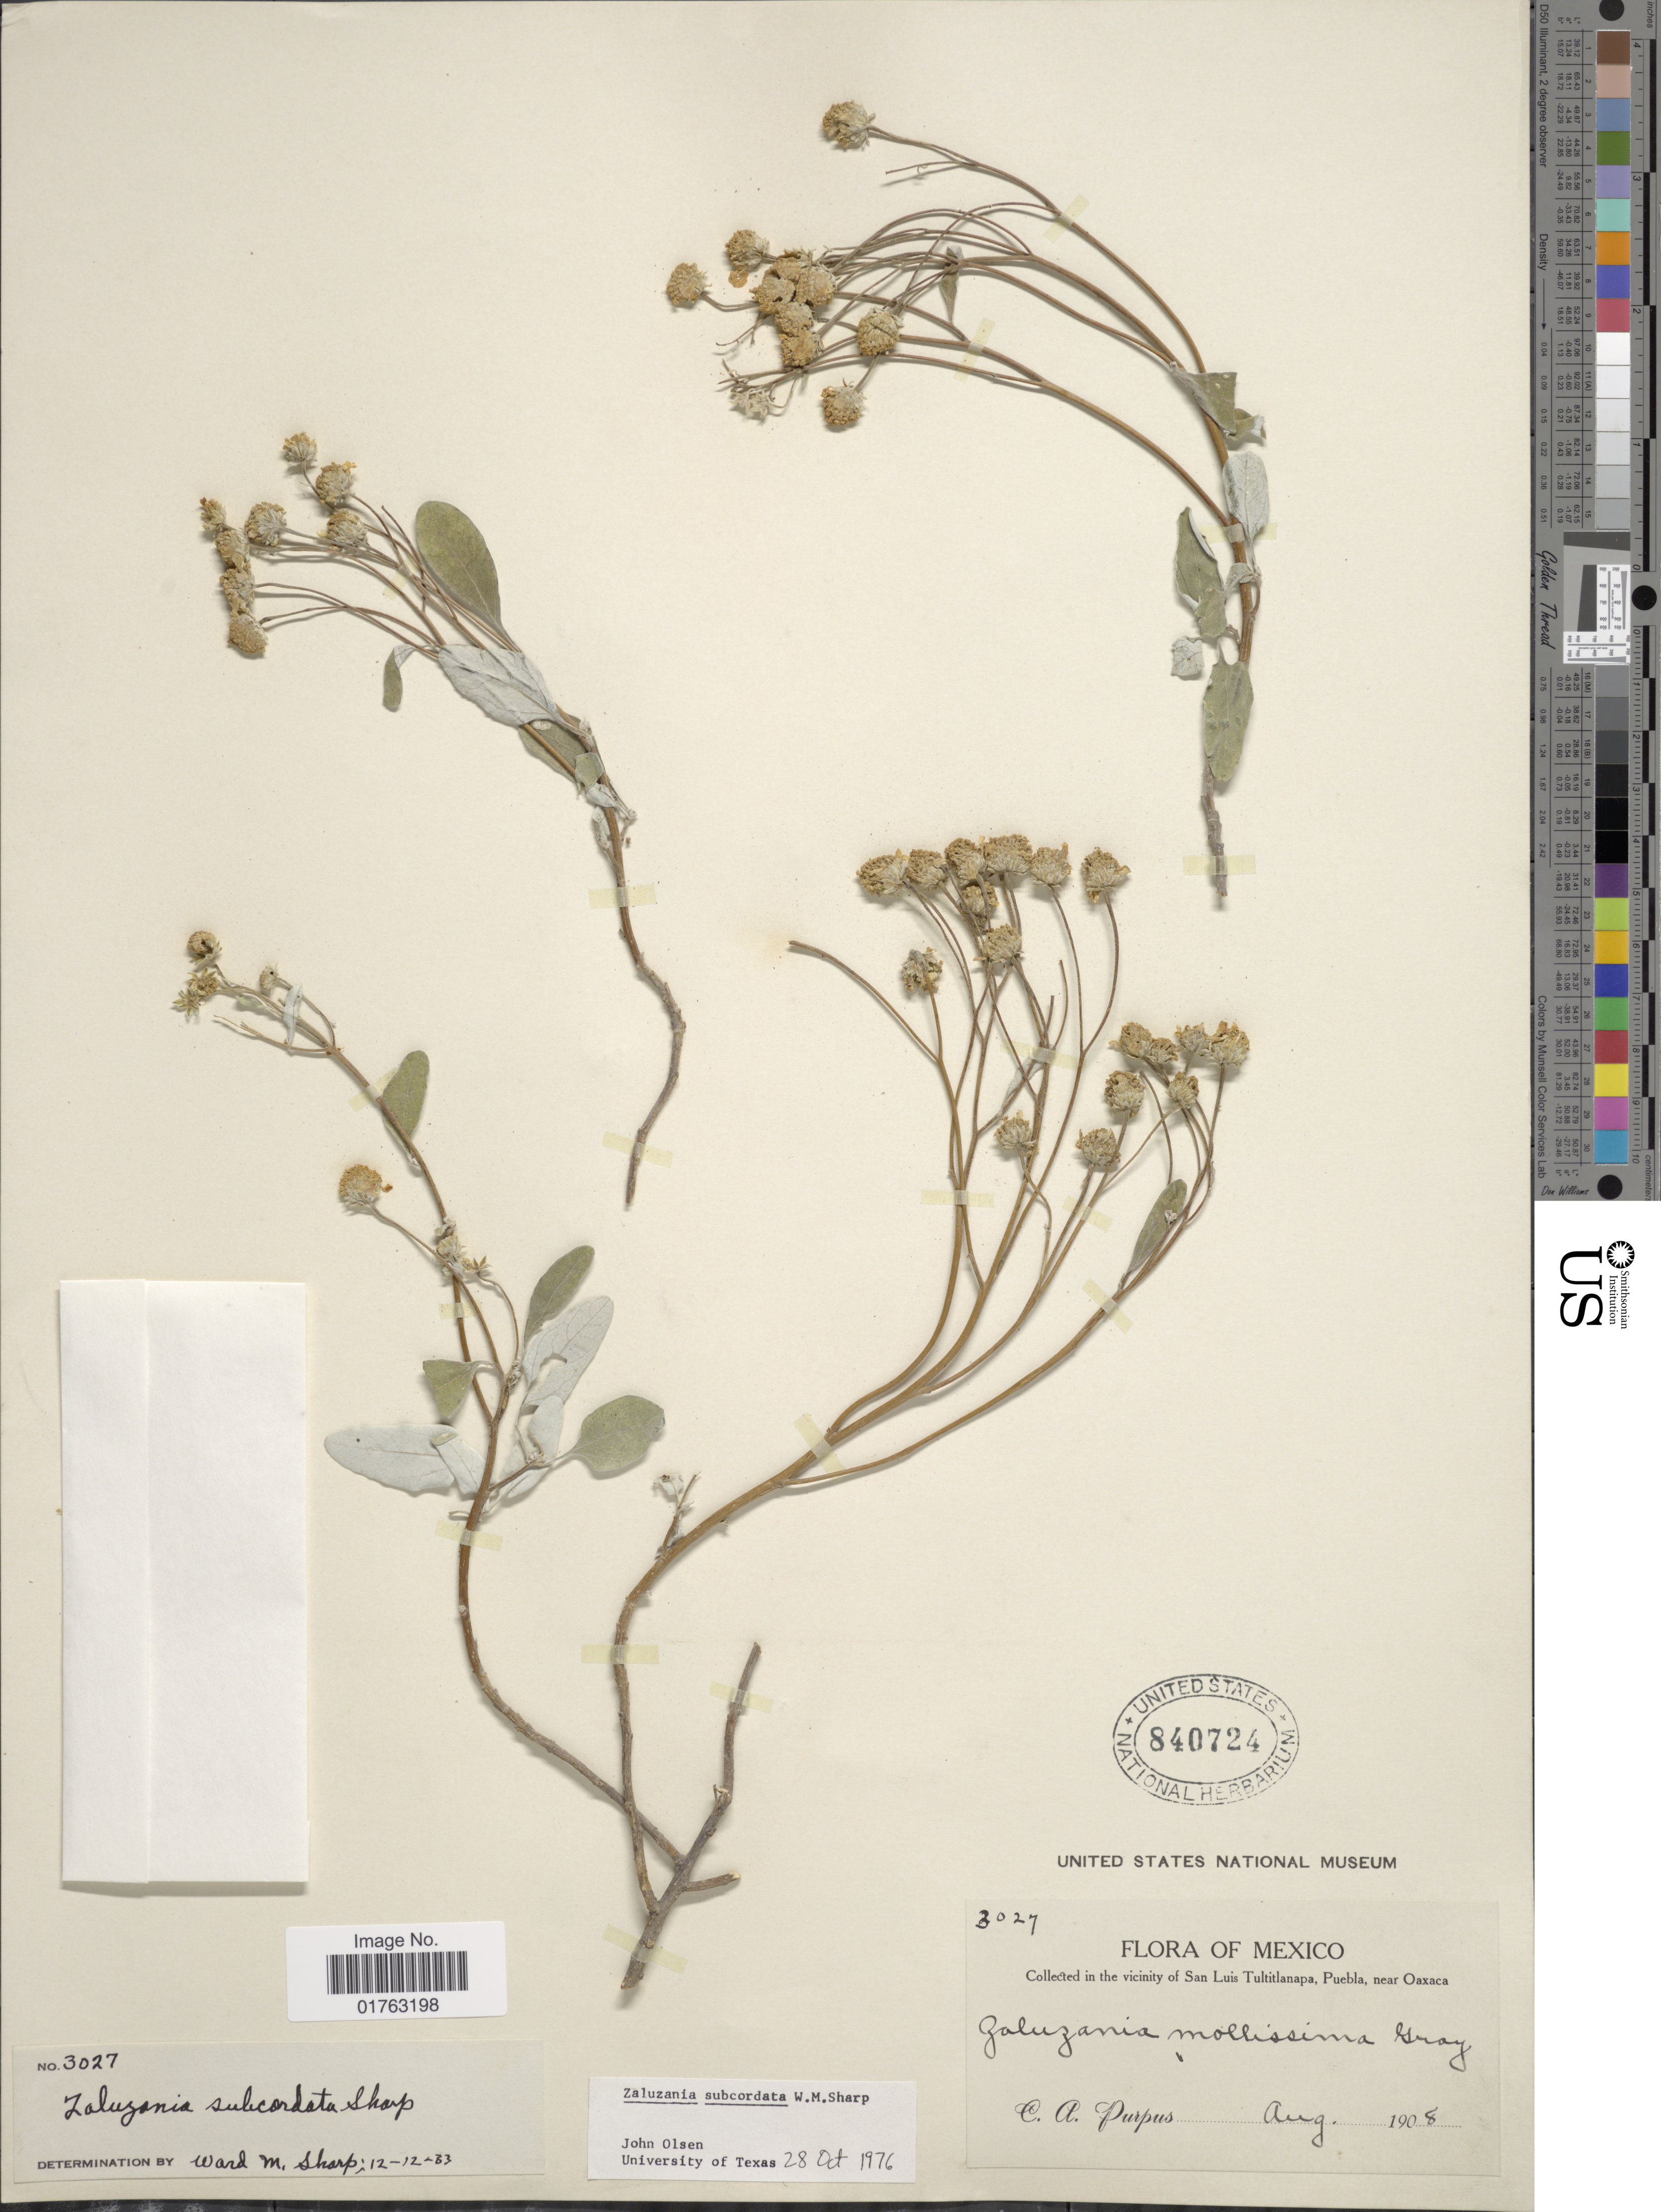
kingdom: Plantae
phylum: Tracheophyta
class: Magnoliopsida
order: Asterales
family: Asteraceae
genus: Zaluzania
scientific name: Zaluzania subcordata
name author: W.M. Sharp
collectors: C. A. Purpus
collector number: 3027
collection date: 1908-08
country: Mexico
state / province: Puebla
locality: Vicinity of San Luis Tultitlanapa, Puebla, near Oaxaca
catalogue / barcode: US 840724